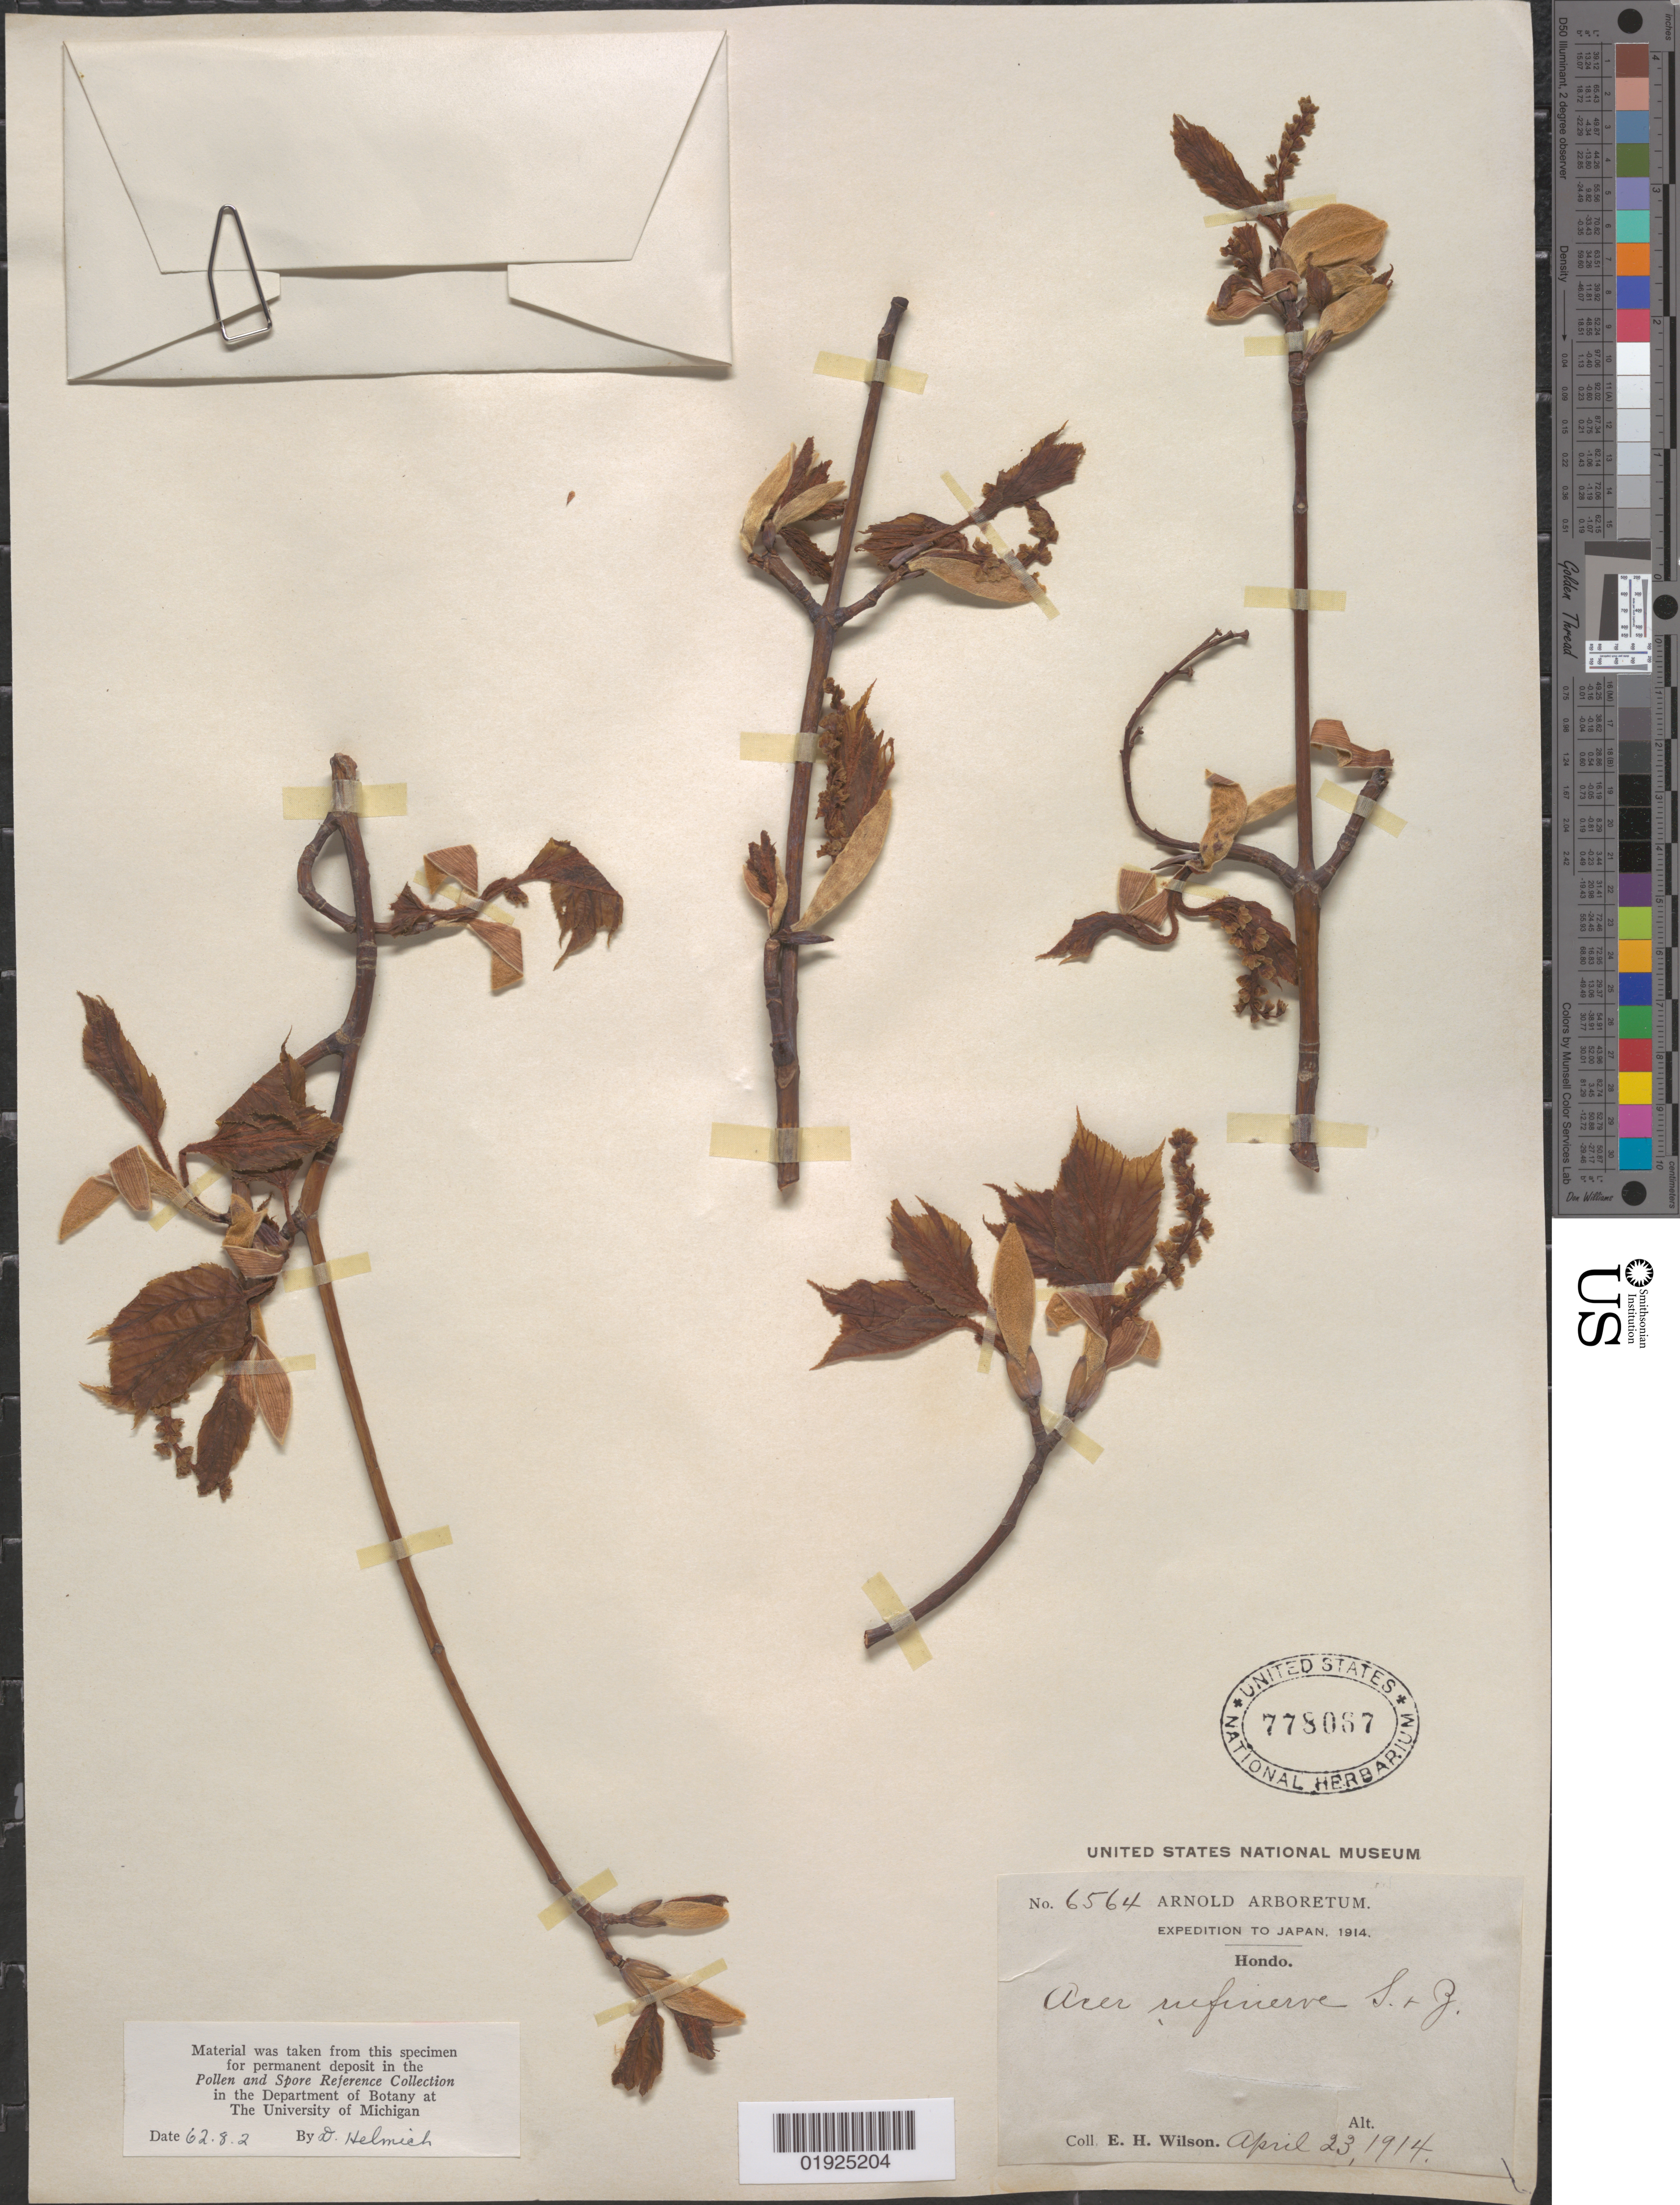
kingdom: Plantae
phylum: Tracheophyta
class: Magnoliopsida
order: Sapindales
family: Sapindaceae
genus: Acer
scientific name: Acer rufinerve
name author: Siebold & Zucc.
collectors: E. H. Wilson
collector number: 6564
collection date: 1914-04-23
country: Japan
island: Honshu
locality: Hondo [Honshu]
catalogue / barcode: US 778087